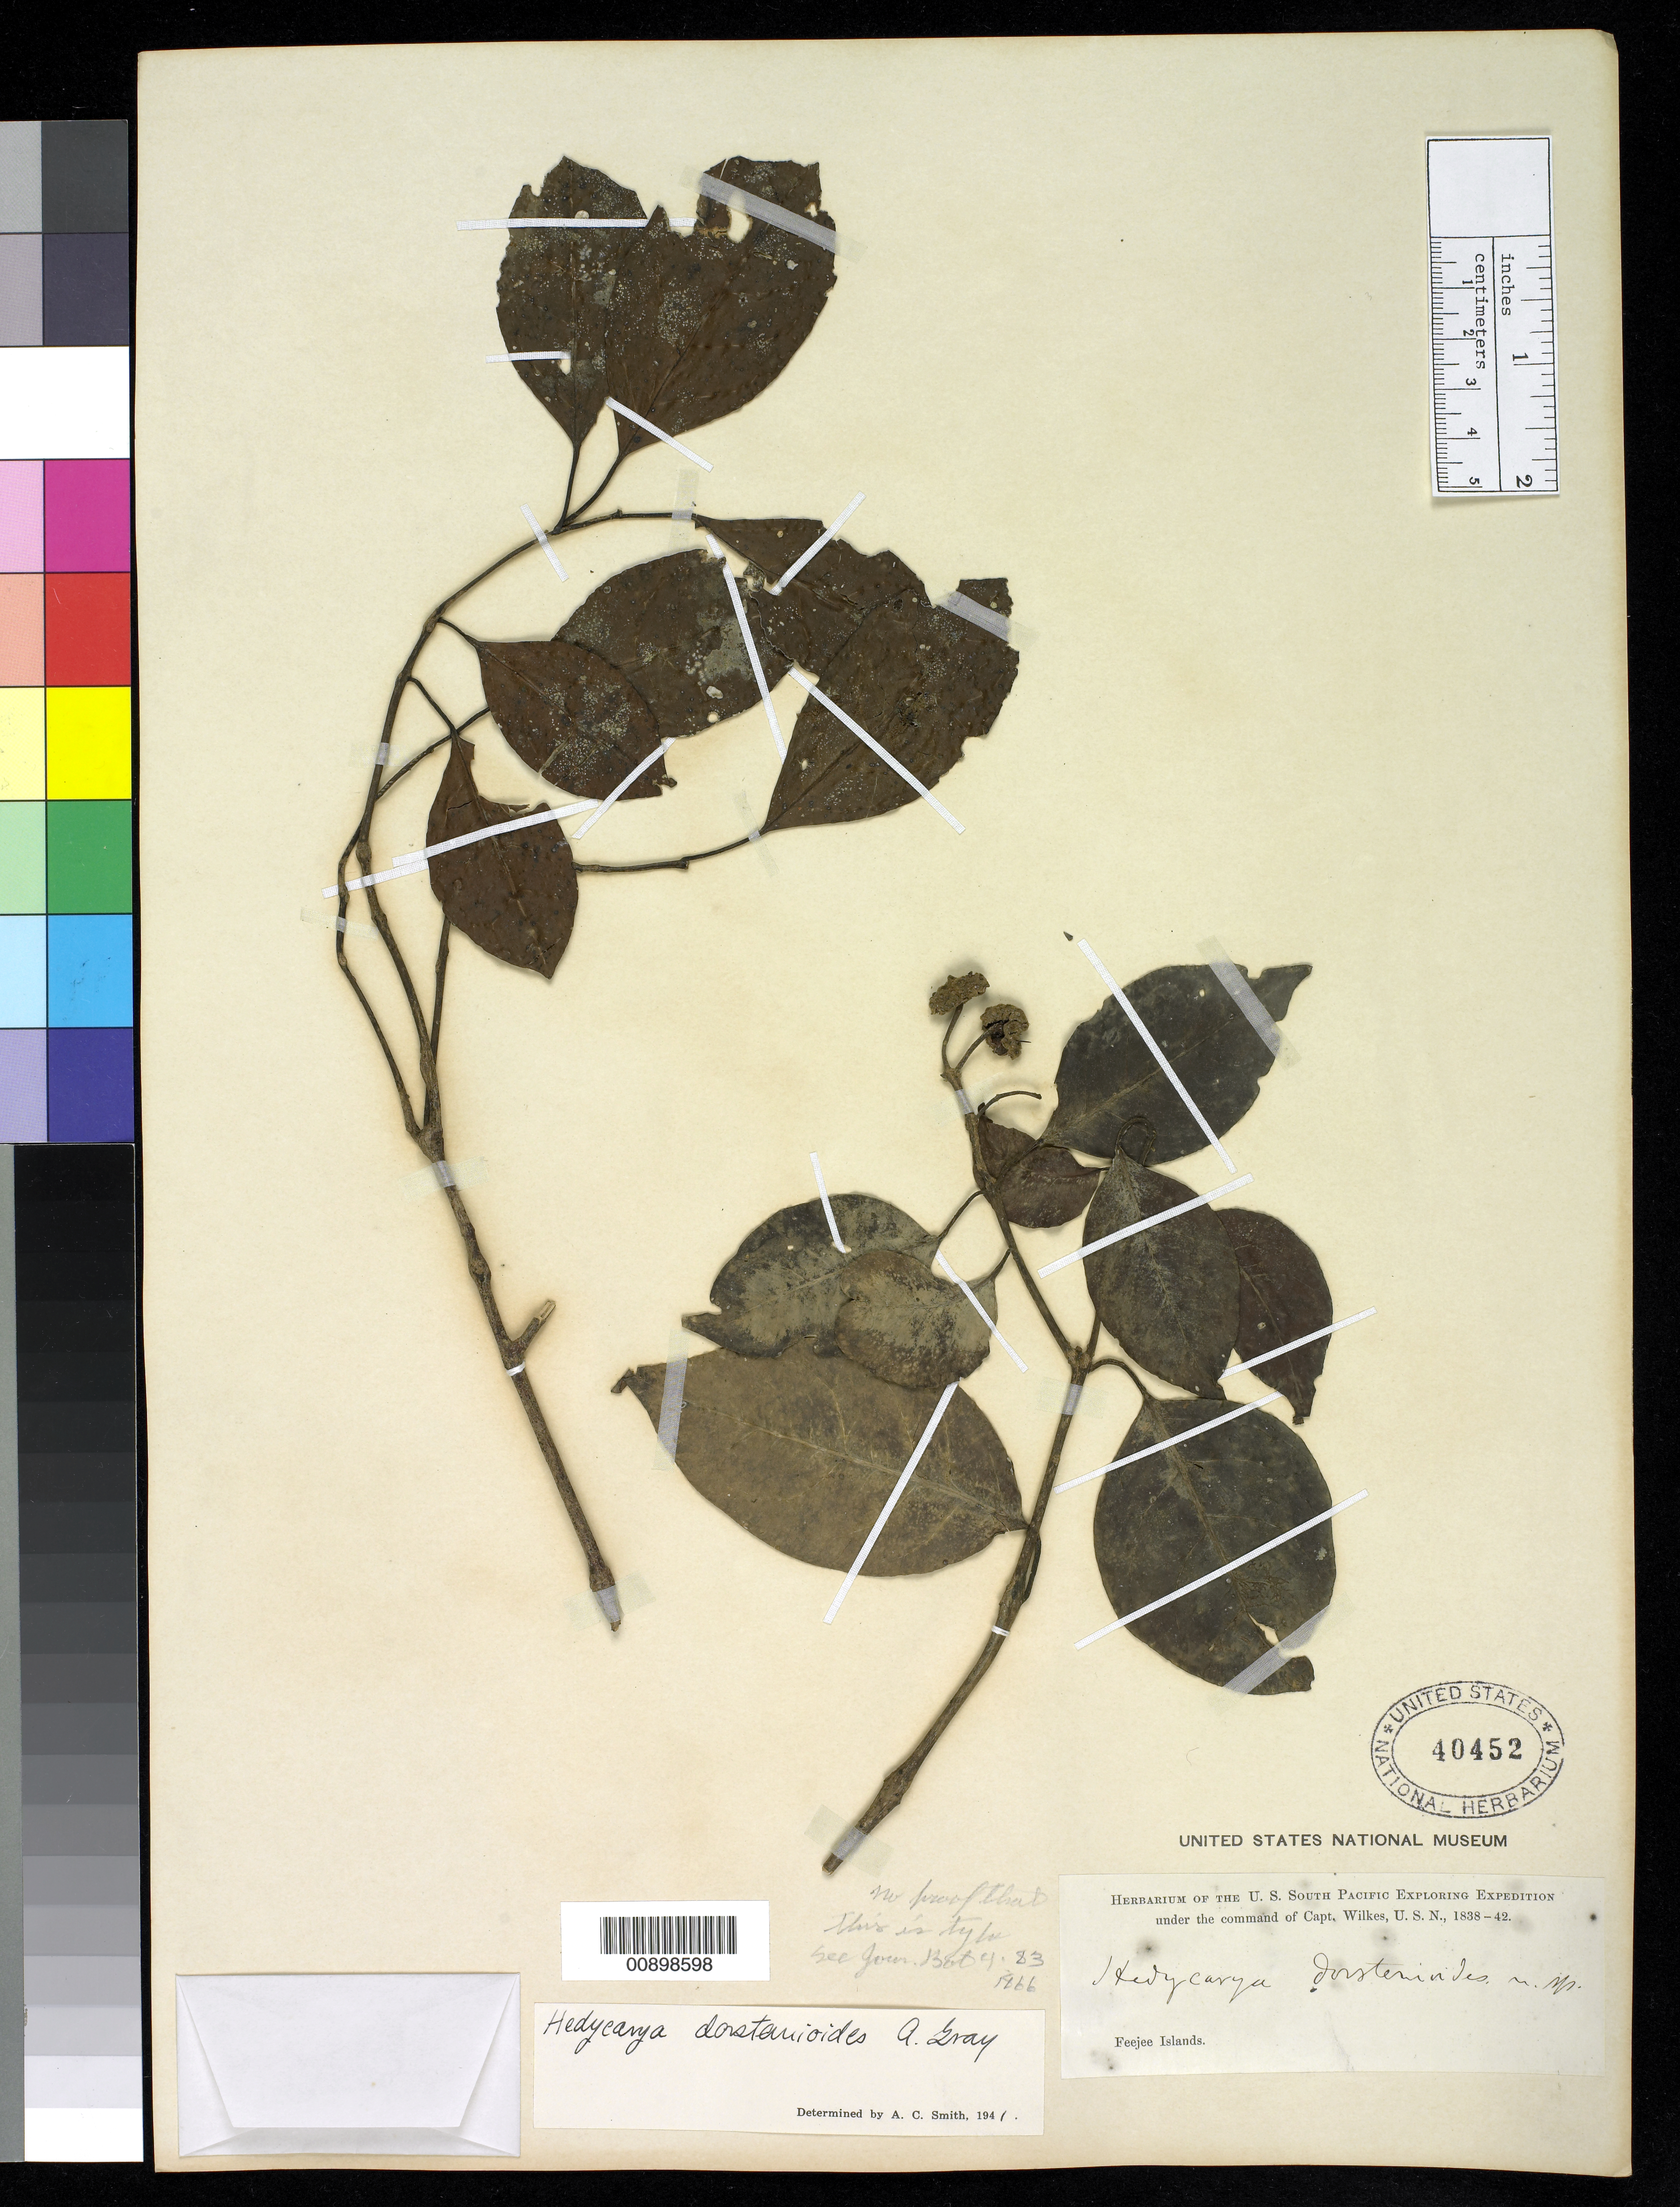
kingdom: Plantae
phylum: Tracheophyta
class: Magnoliopsida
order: Laurales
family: Monimiaceae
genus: Hedycarya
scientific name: Hedycarya dorstenioides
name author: A. Gray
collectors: Wilkes Explor. Exped.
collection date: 1838/1842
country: Fiji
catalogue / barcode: US 40452